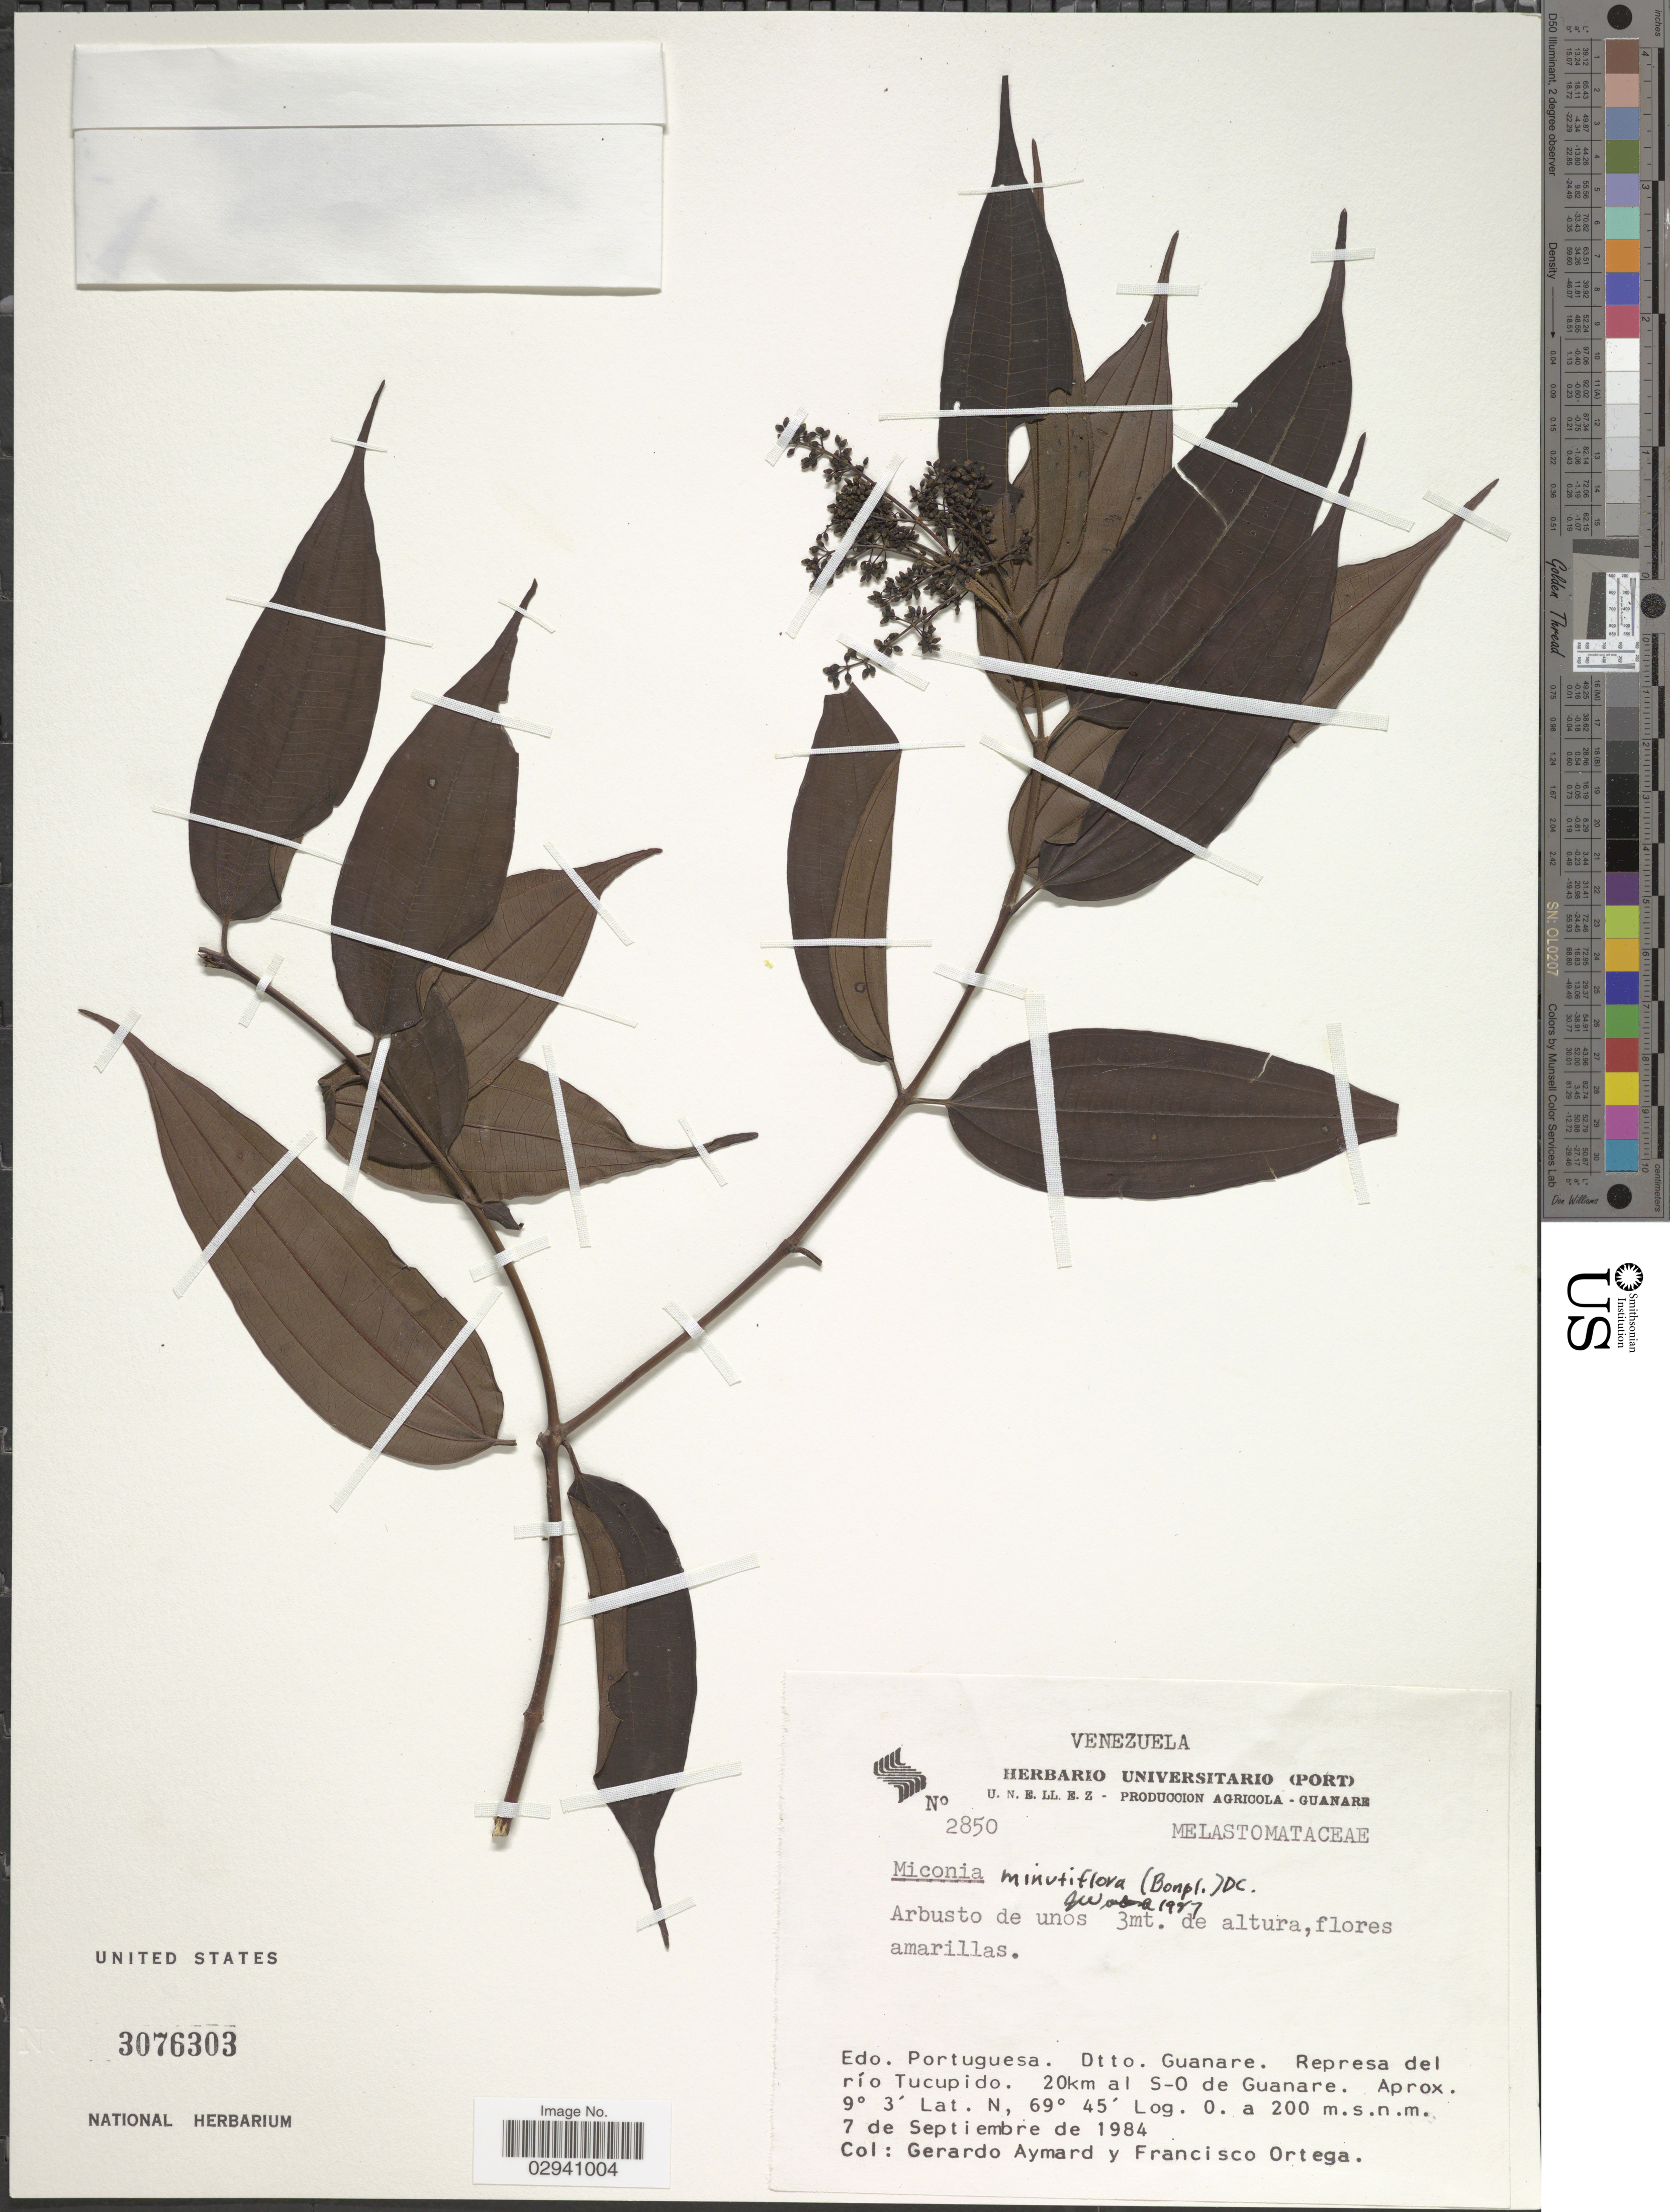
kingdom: Plantae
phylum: Tracheophyta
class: Magnoliopsida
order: Myrtales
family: Melastomataceae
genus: Miconia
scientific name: Miconia minutiflora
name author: (Bonpl.) DC.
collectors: G. A. Aymard & F. J. Ortega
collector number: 2850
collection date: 1984-09-07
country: Venezuela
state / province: Portuguesa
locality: Edo. Portuguesa. Dtto. Guanare. Represa del río Tucupido. 20km al S-O de Guanare.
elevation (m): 200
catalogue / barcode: US 3076303